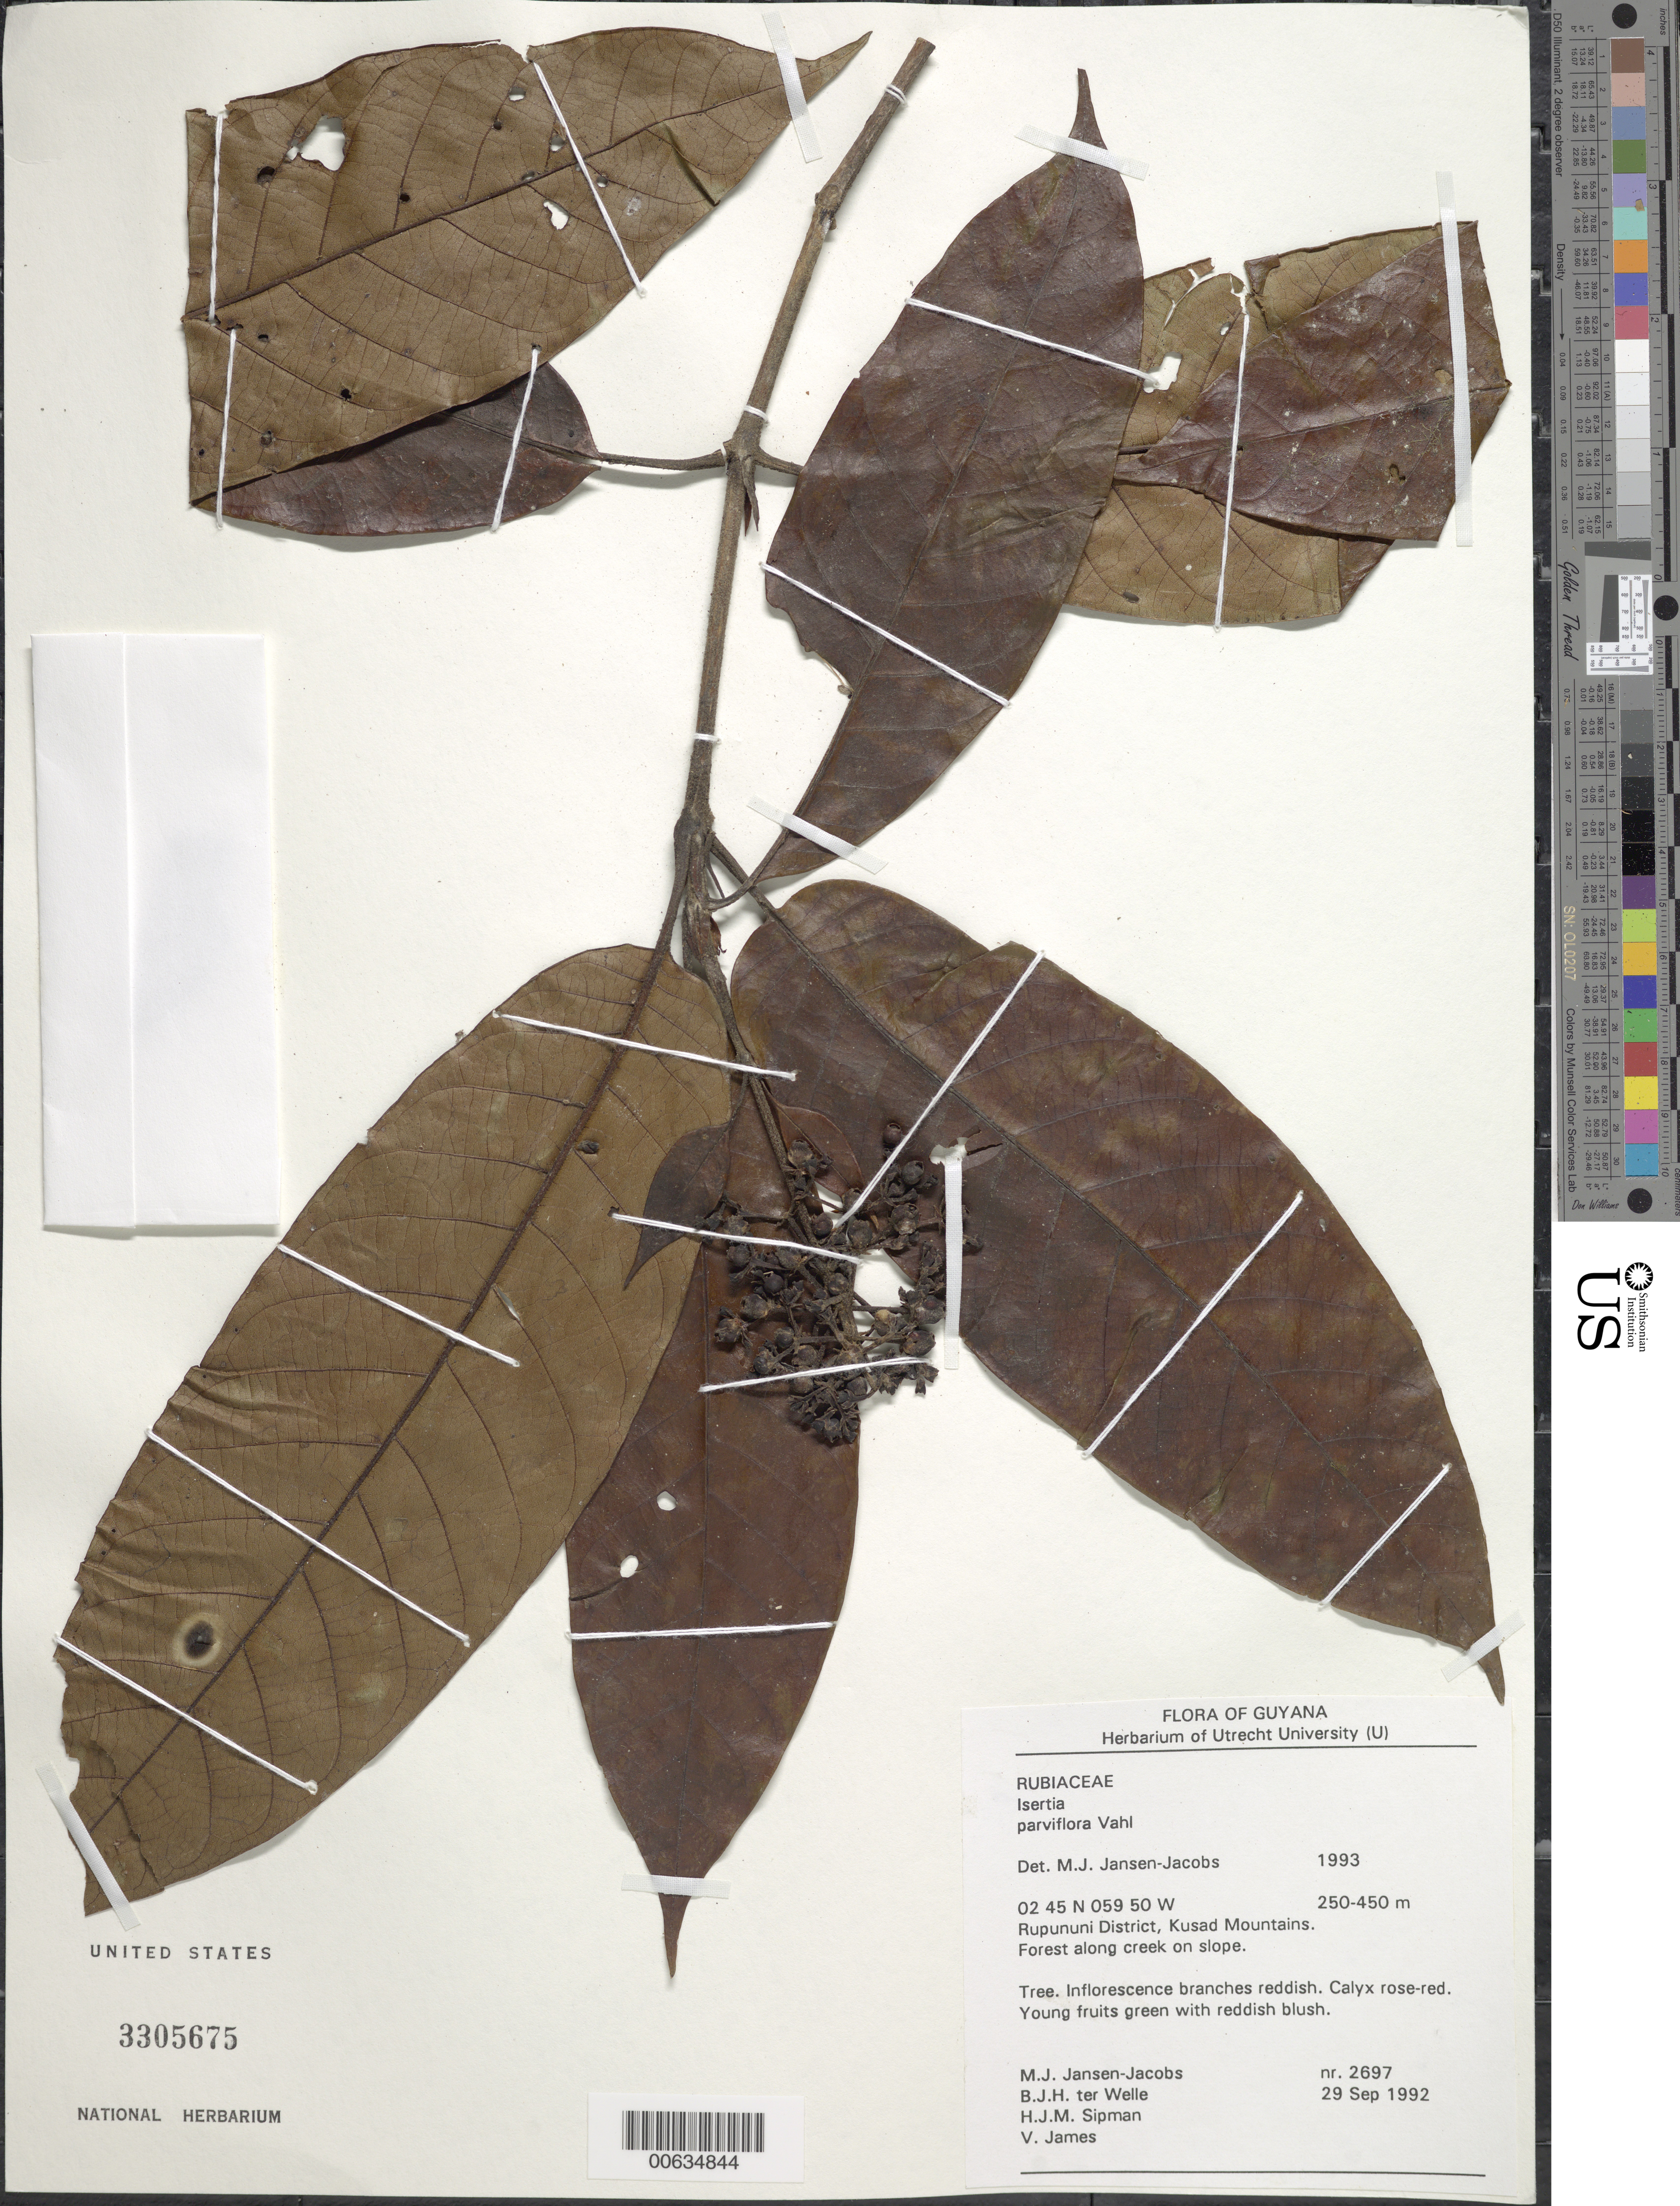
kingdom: Plantae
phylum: Tracheophyta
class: Magnoliopsida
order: Gentianales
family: Rubiaceae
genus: Isertia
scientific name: Isertia parviflora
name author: Vahl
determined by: Jansen-Jacobs, M. J., (U), Nationaal Herbarium Nederland, Utrecht University branch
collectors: M. J. Jansen-Jacobs, B. Welle, H. J. M. Sipman & V. James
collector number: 2697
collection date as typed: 29-Sep-92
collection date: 1992-09-29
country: Guyana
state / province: U. Takutu-U. Essequibo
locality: Kusad Mountains, Rupununi District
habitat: Forest along creek on slope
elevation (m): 250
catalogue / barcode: US 3305675